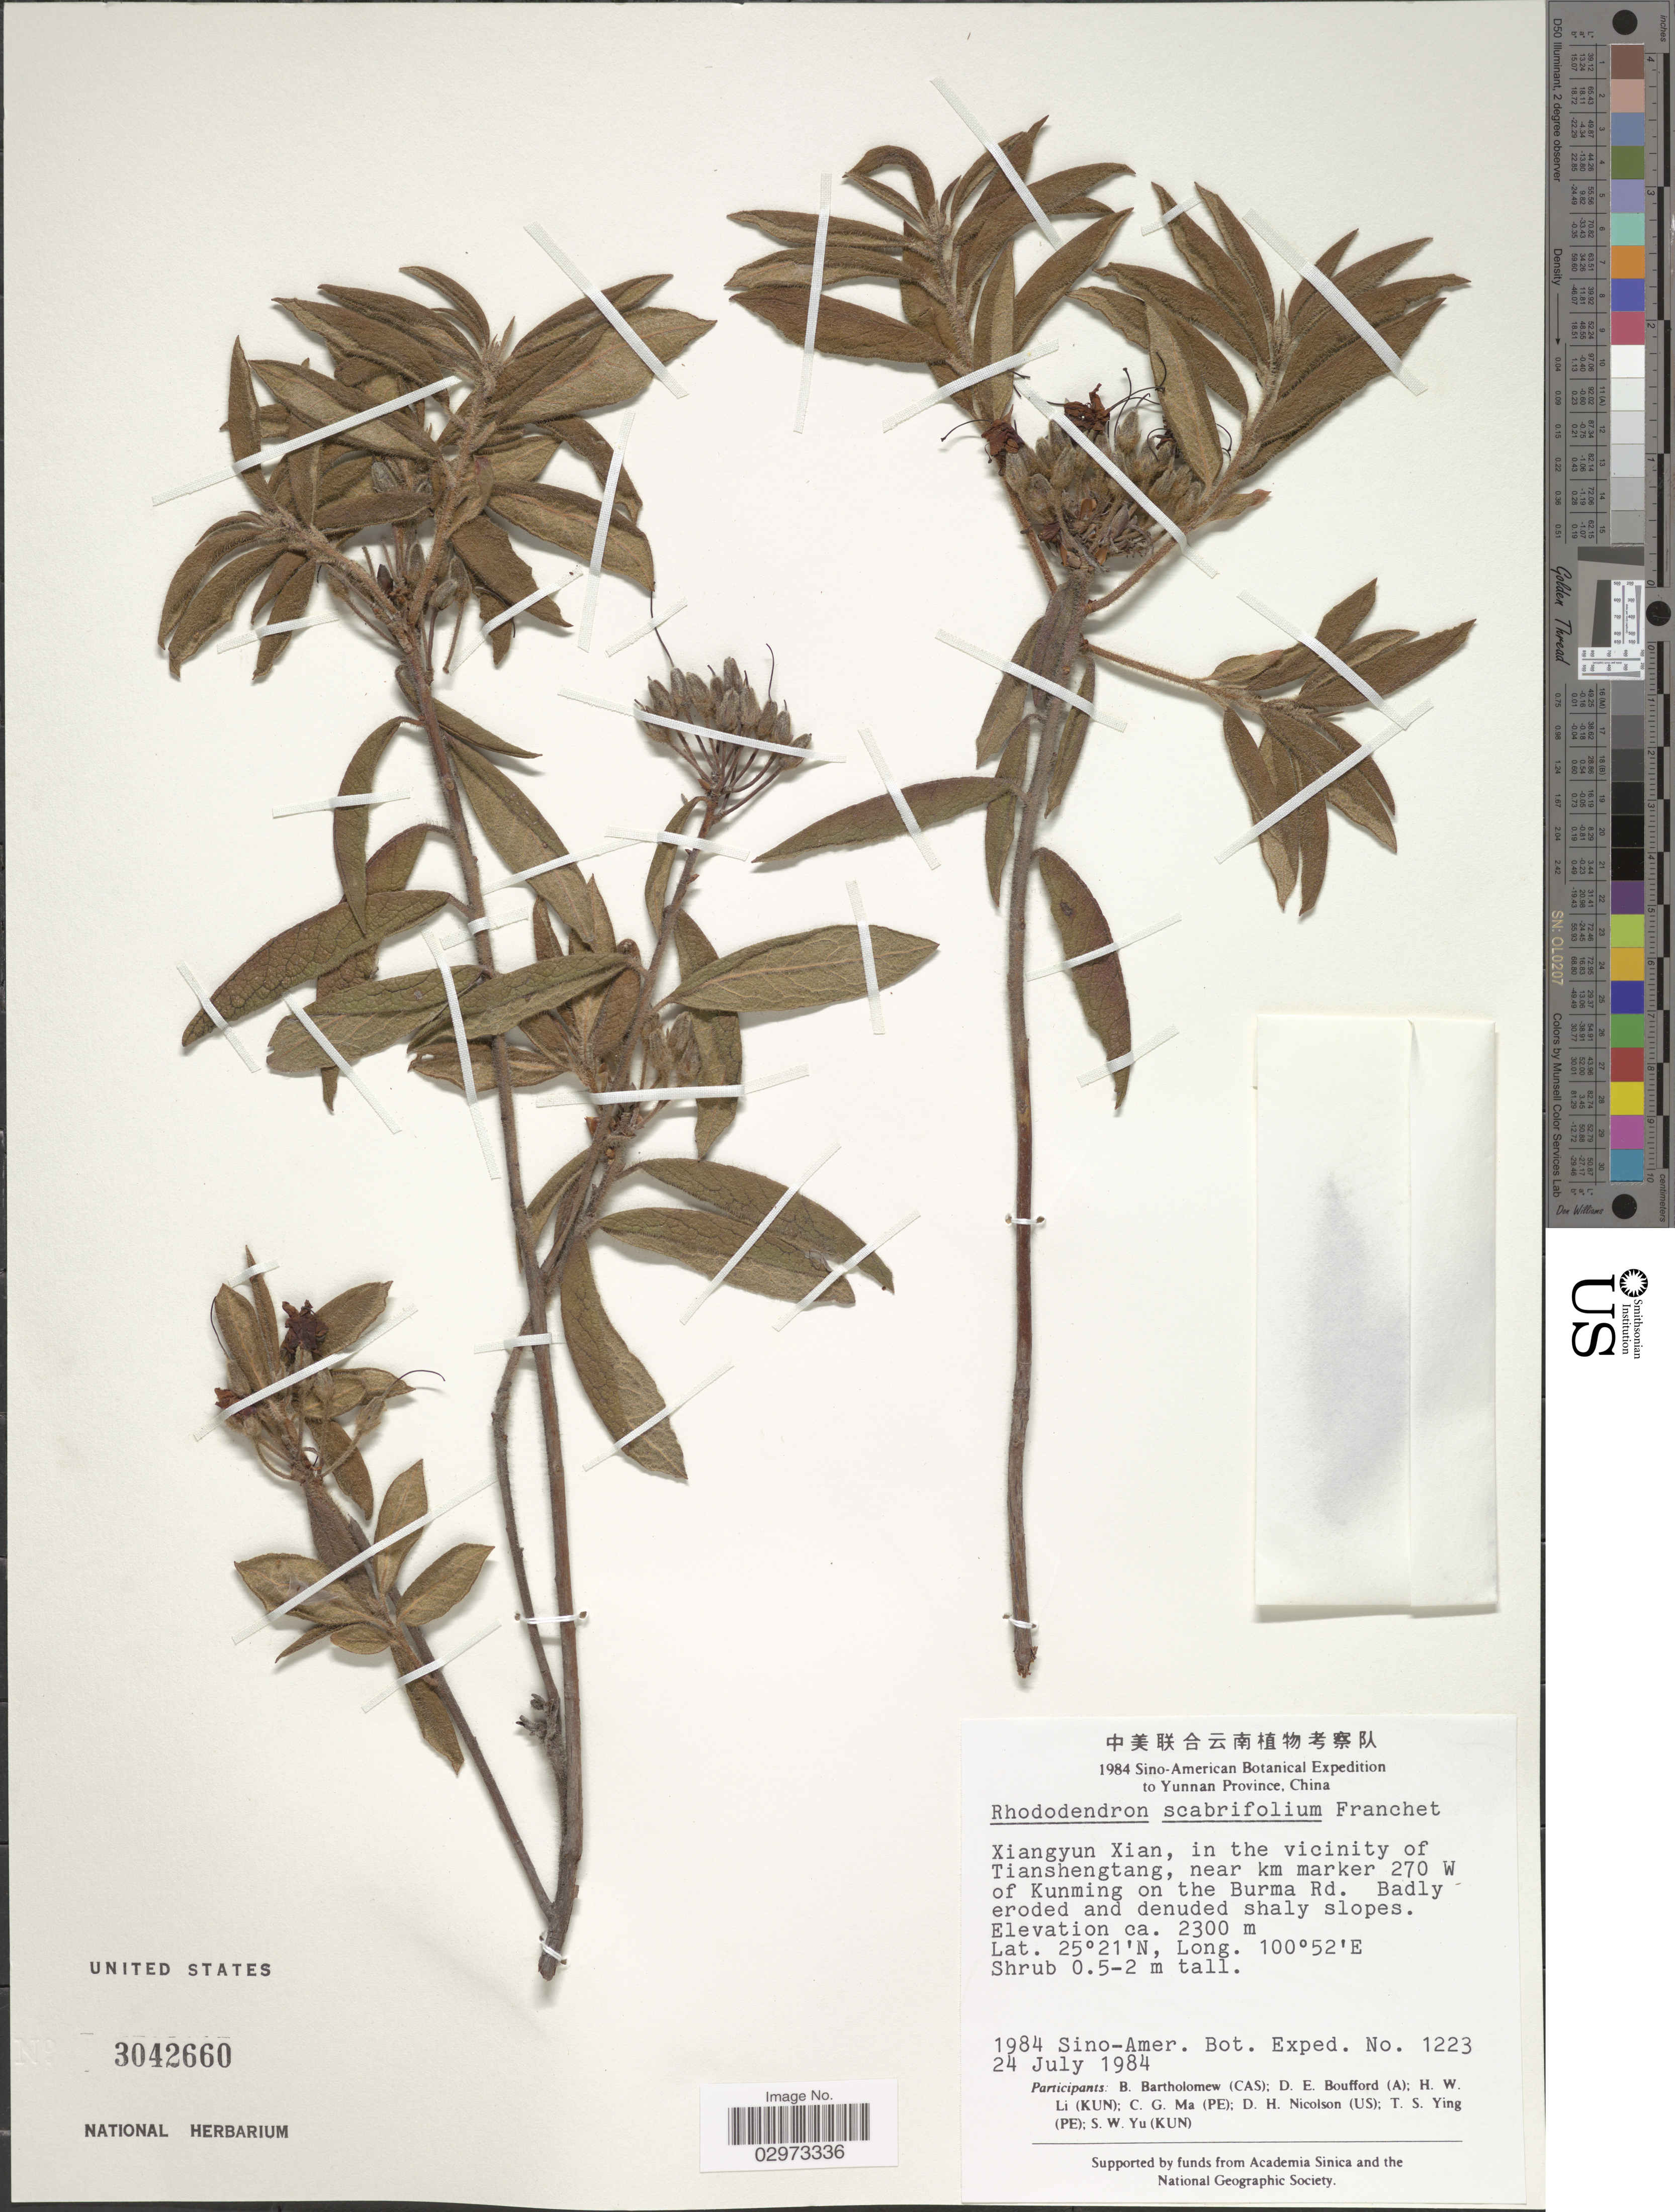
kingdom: Plantae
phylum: Tracheophyta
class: Magnoliopsida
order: Ericales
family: Ericaceae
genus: Rhododendron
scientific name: Rhododendron scabrifolium var. scabrifolium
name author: Franch.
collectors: B. Bartholomew, D. E. Boufford, H. W. Li, C. Ma & et al.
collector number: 1223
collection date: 1984-07-24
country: China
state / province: Yunnan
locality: Yunnan Province. Xiangyun Xian, in the vicinity of Tianshengtang, near km marker 270 W of Kunming on the Burma Rd.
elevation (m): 2300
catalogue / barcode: US 3042660